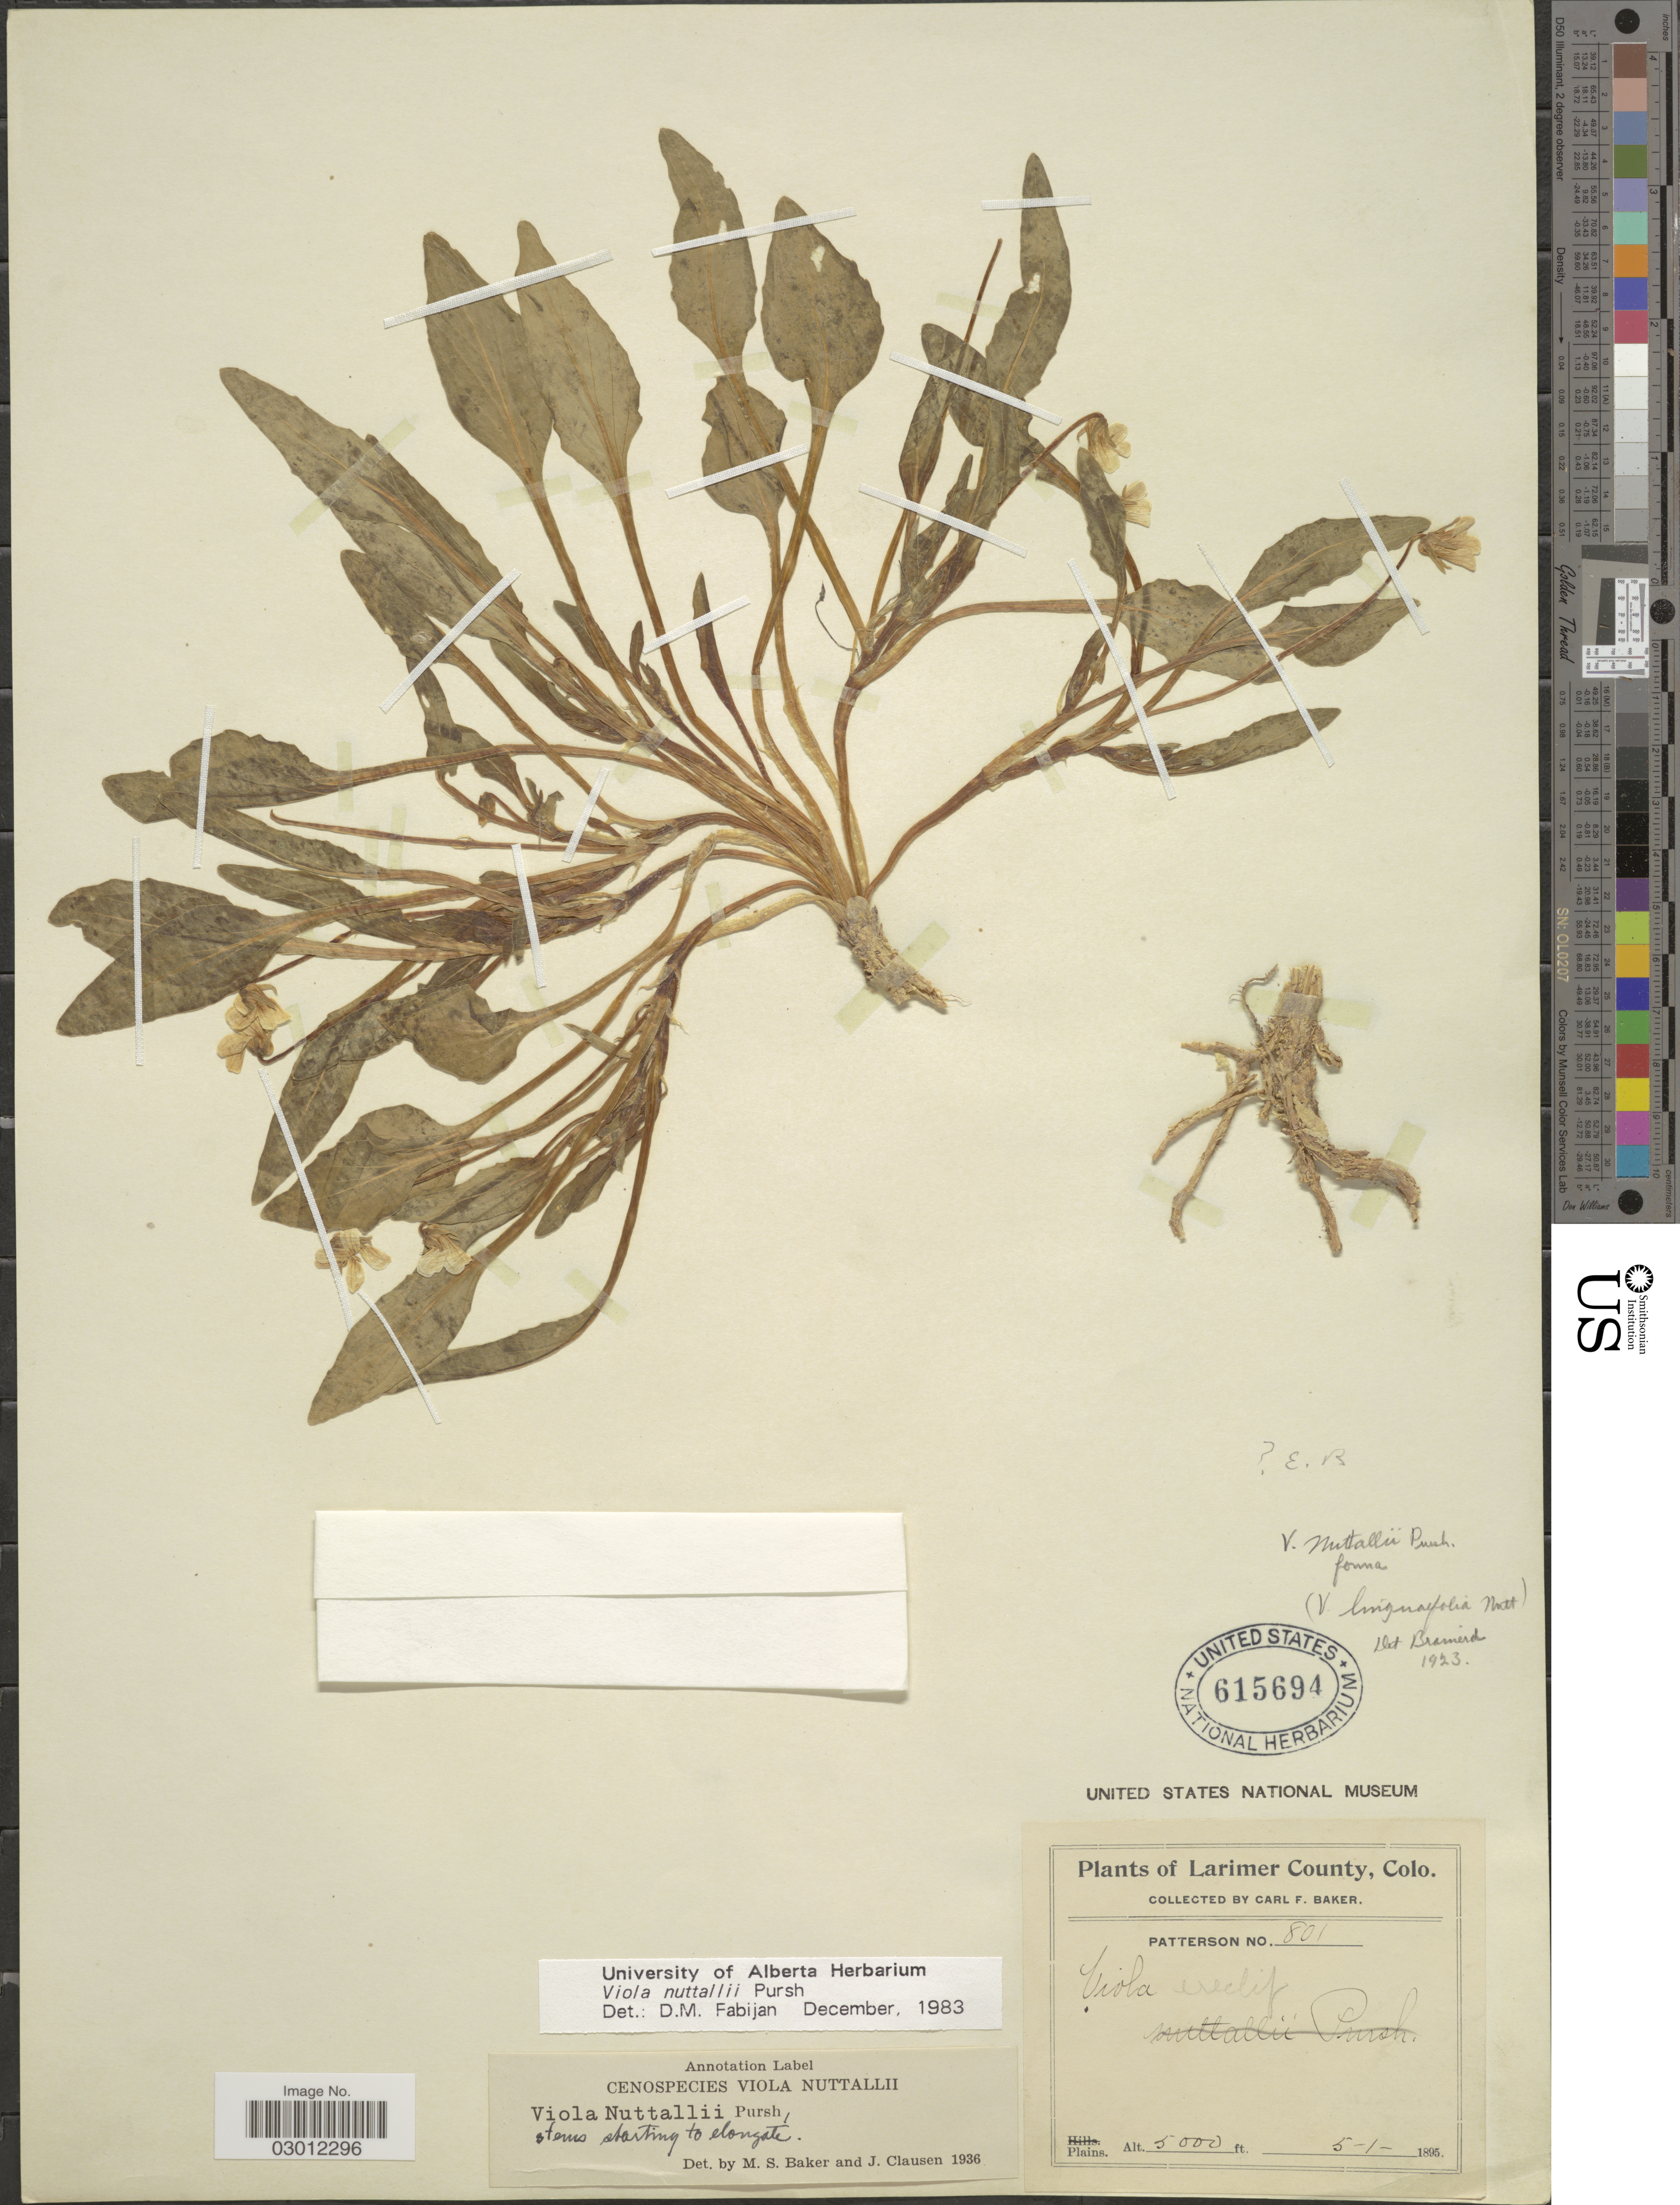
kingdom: Plantae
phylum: Tracheophyta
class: Magnoliopsida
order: Malpighiales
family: Violaceae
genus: Viola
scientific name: Viola nuttallii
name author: Pursh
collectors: C. F. Baker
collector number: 801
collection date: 1895-05-01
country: United States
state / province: Colorado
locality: Larimer County.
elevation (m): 1524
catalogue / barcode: US 615694